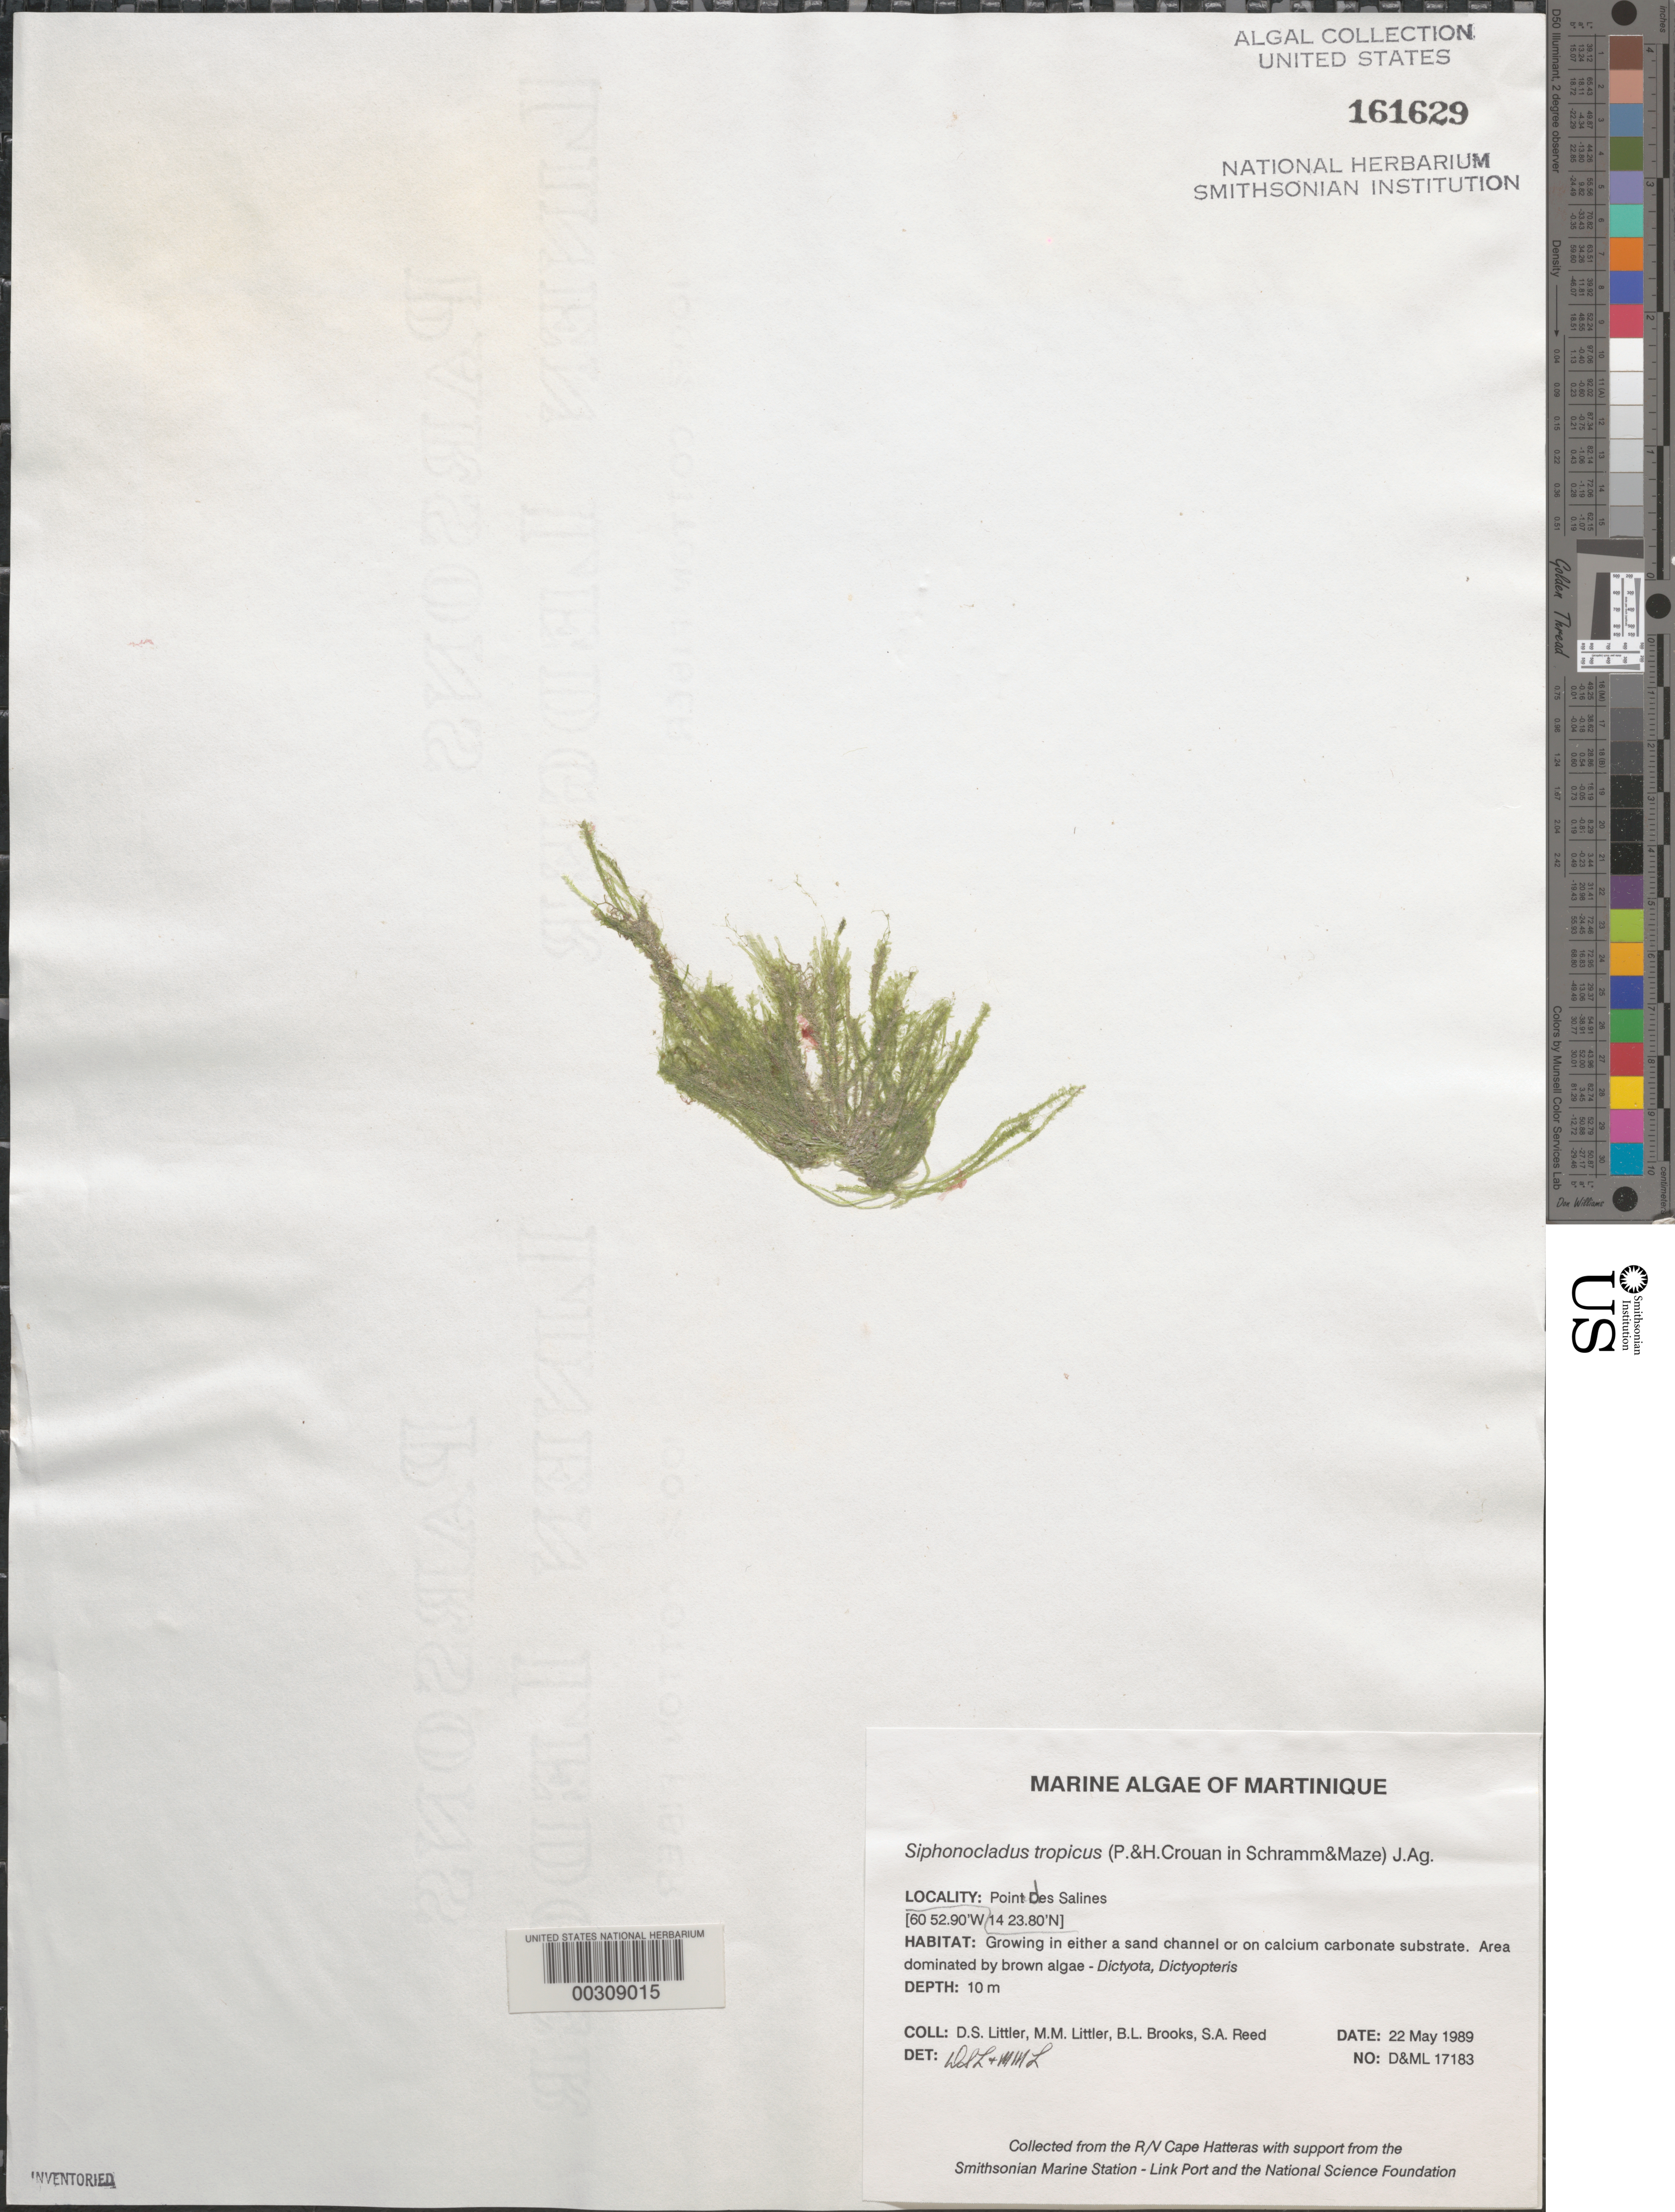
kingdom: Plantae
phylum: Chlorophyta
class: Ulvophyceae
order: Siphonocladales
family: Siphonocladaceae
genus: Siphonocladus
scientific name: Siphonocladus tropicus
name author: (P. Crouan & H. Crouan) J. Agardh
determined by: Littler, D. S.; Littler, M. M.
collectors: D. S. Littler, M. M. Littler, B. Brooks & S. Reed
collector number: D&ML 17183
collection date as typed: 22 May 1989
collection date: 1989-05-22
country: Martinique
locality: Pointe des Salines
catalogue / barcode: US 161629